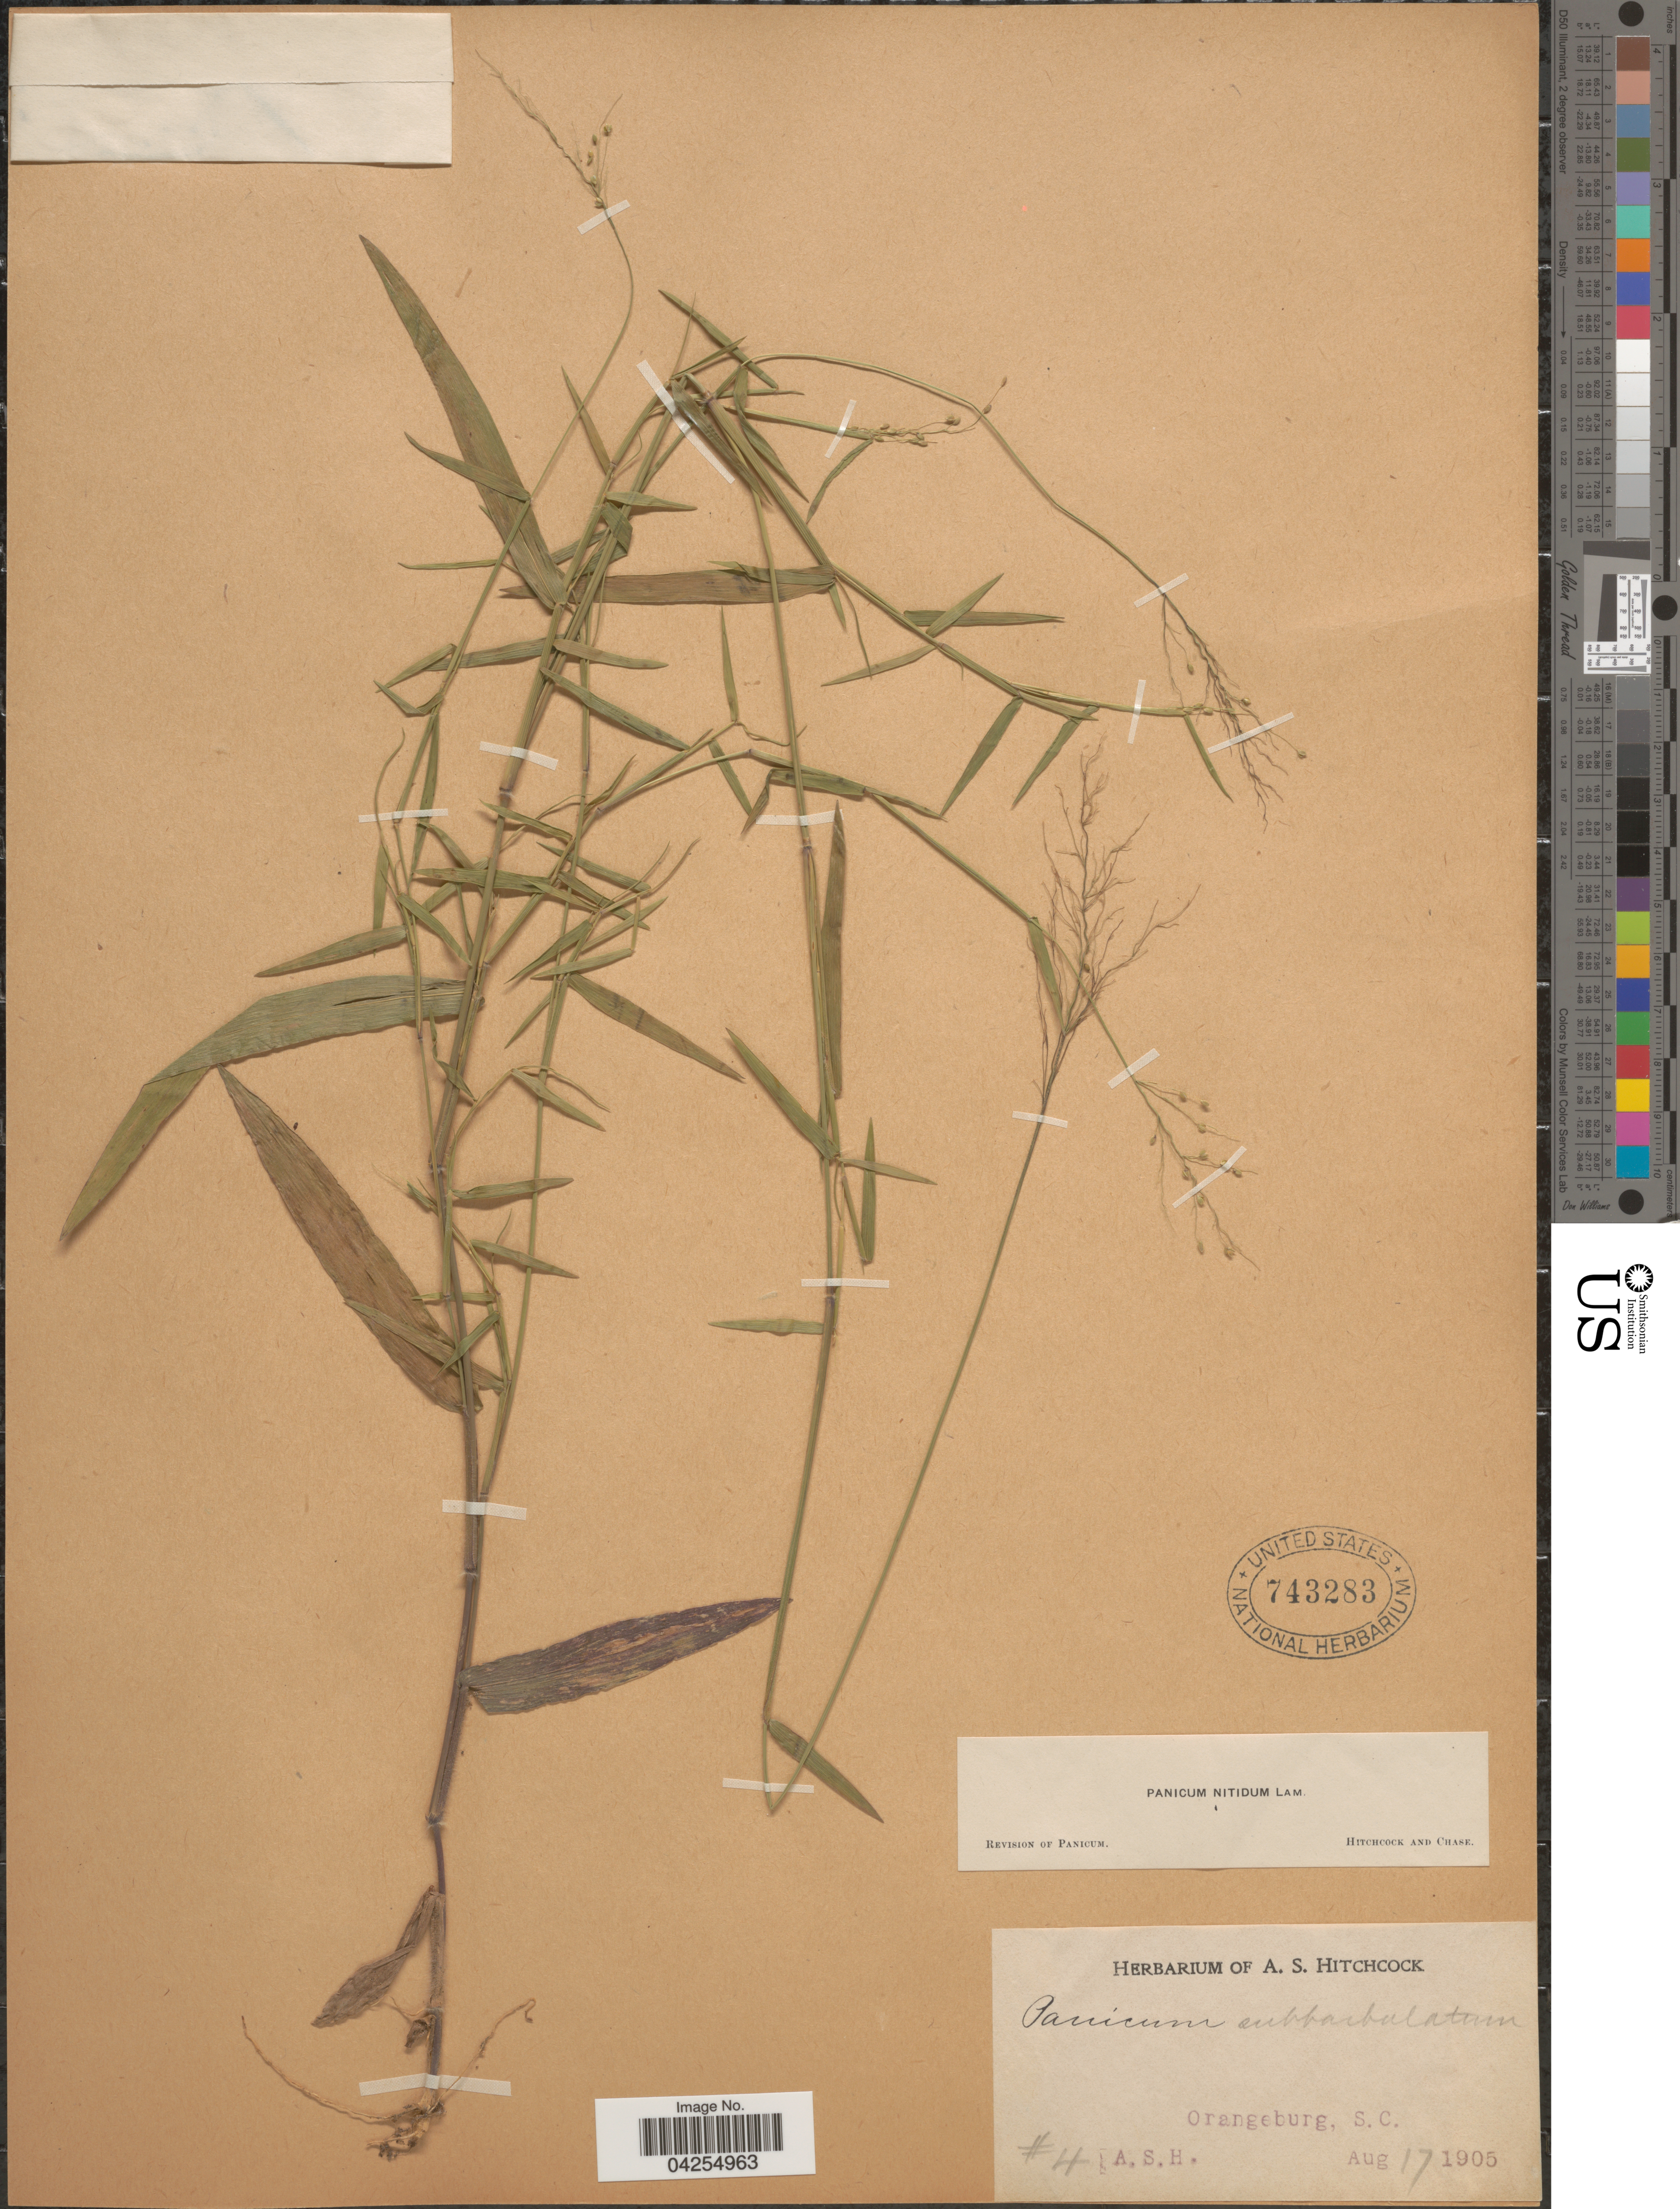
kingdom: Plantae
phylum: Tracheophyta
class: Liliopsida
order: Poales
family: Poaceae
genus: Dichanthelium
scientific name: Dichanthelium dichotomum var. dichotomum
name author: (L.) Gould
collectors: A. S. Hitchcock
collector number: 4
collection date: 1905-08-17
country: United States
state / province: South Carolina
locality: Orangeburg.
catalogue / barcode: US 743283